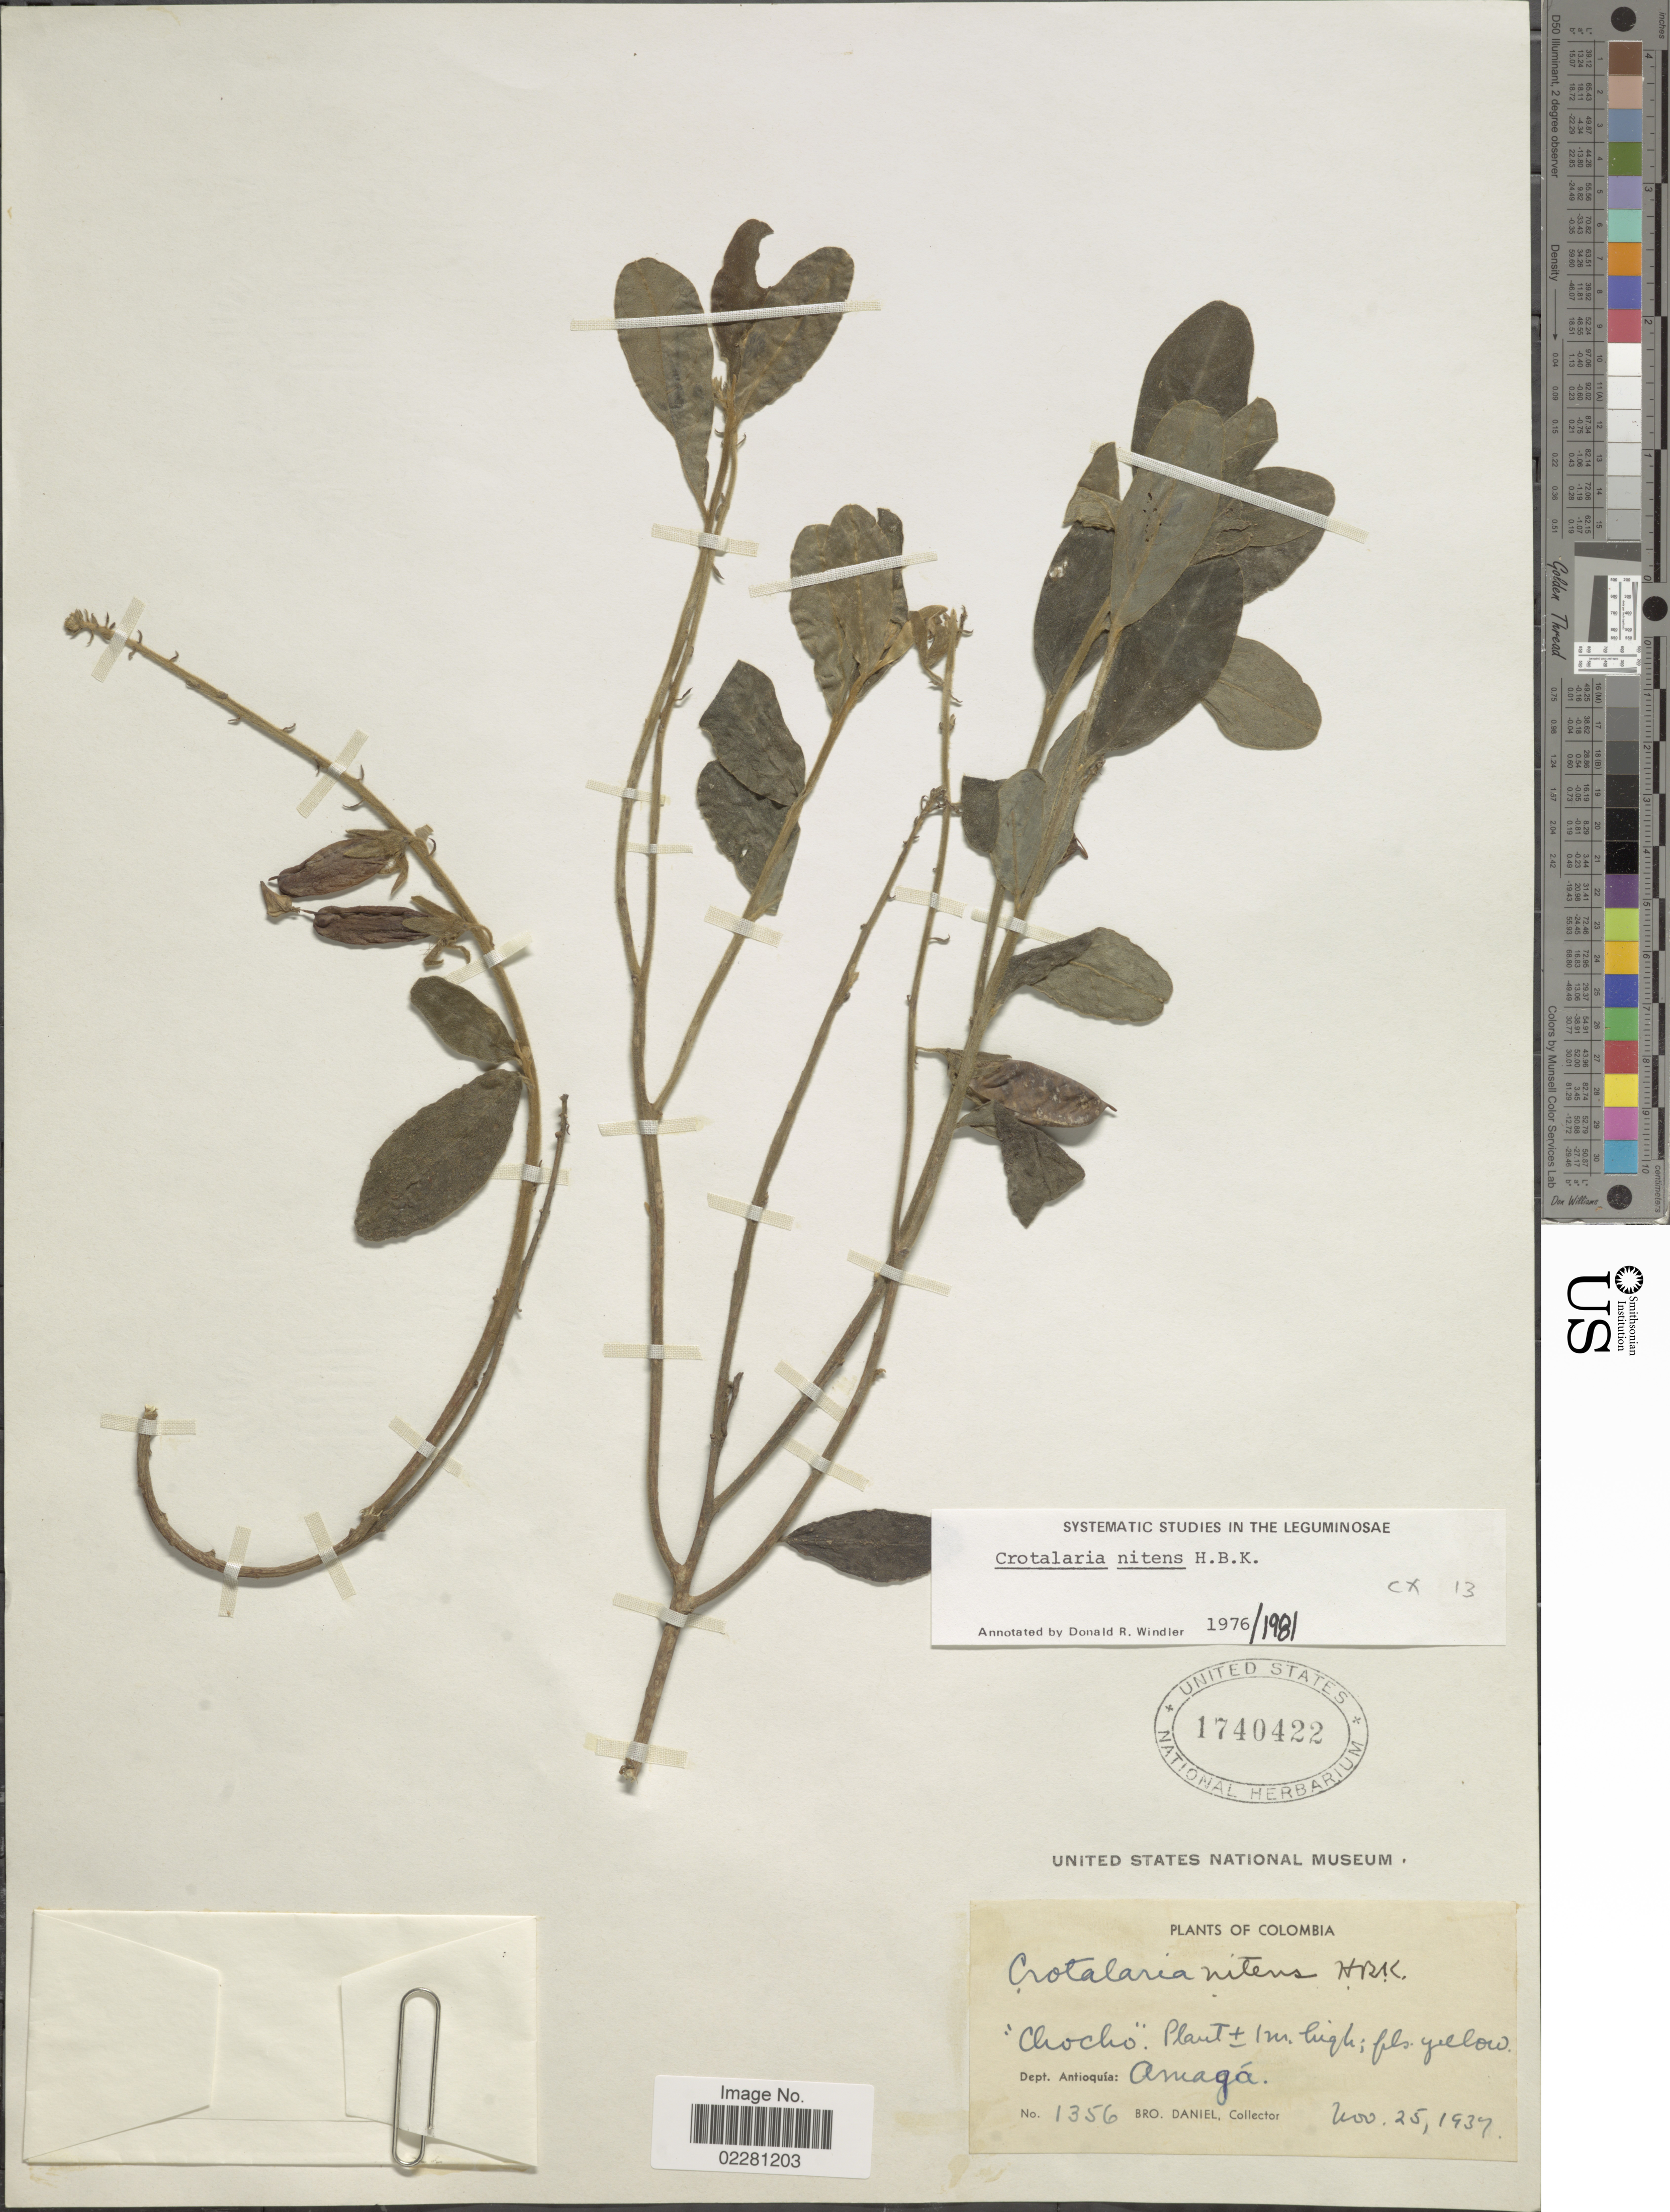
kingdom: Plantae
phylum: Tracheophyta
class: Magnoliopsida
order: Fabales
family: Fabaceae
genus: Crotalaria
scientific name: Crotalaria nitens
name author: Kunth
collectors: Bro. Daniel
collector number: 1356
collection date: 1937-11-25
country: Colombia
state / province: Antioquia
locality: Amaga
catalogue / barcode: US 1740422